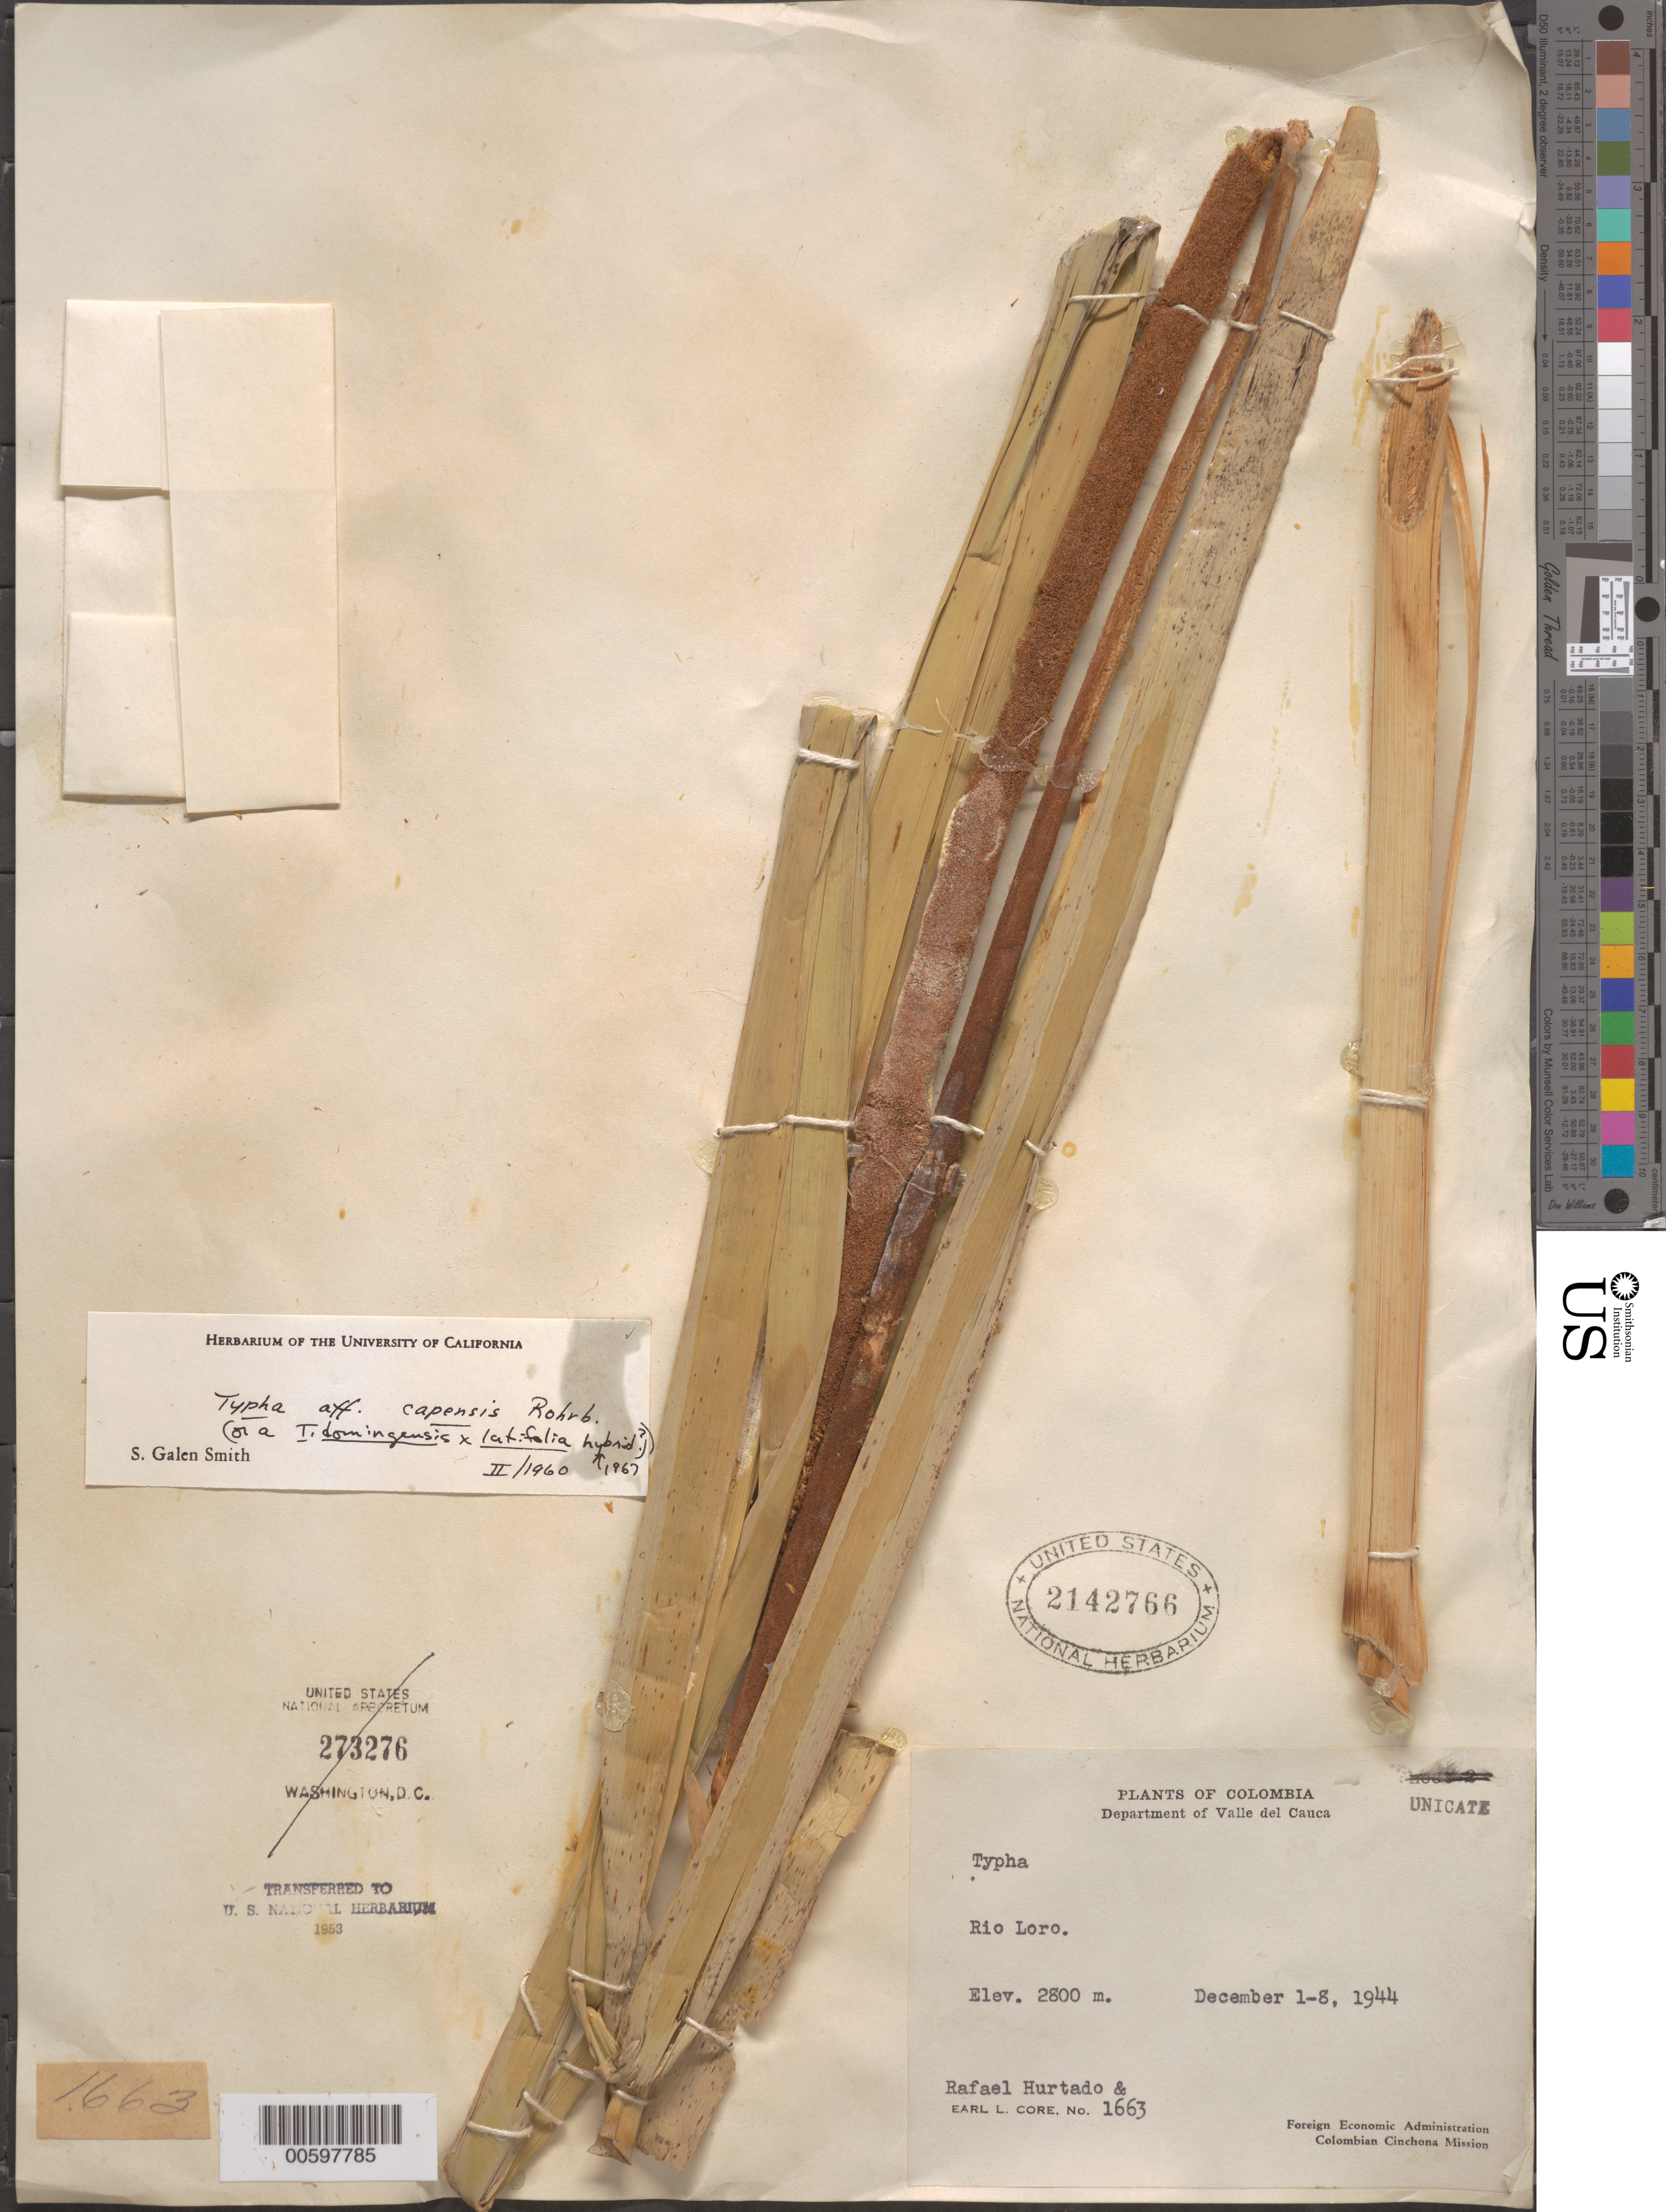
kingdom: Plantae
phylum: Tracheophyta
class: Liliopsida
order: Poales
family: Typhaceae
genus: Typha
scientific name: Typha capensis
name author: (Rohrb.) N.E. Br.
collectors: E. L. Core & R. Hurtado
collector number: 1663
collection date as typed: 01 Dec 1944 to 08 Dec 1944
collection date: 1944-12-01/1944-12-08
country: Colombia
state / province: Valle del Cauca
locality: Rio Loro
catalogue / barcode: US 2142766